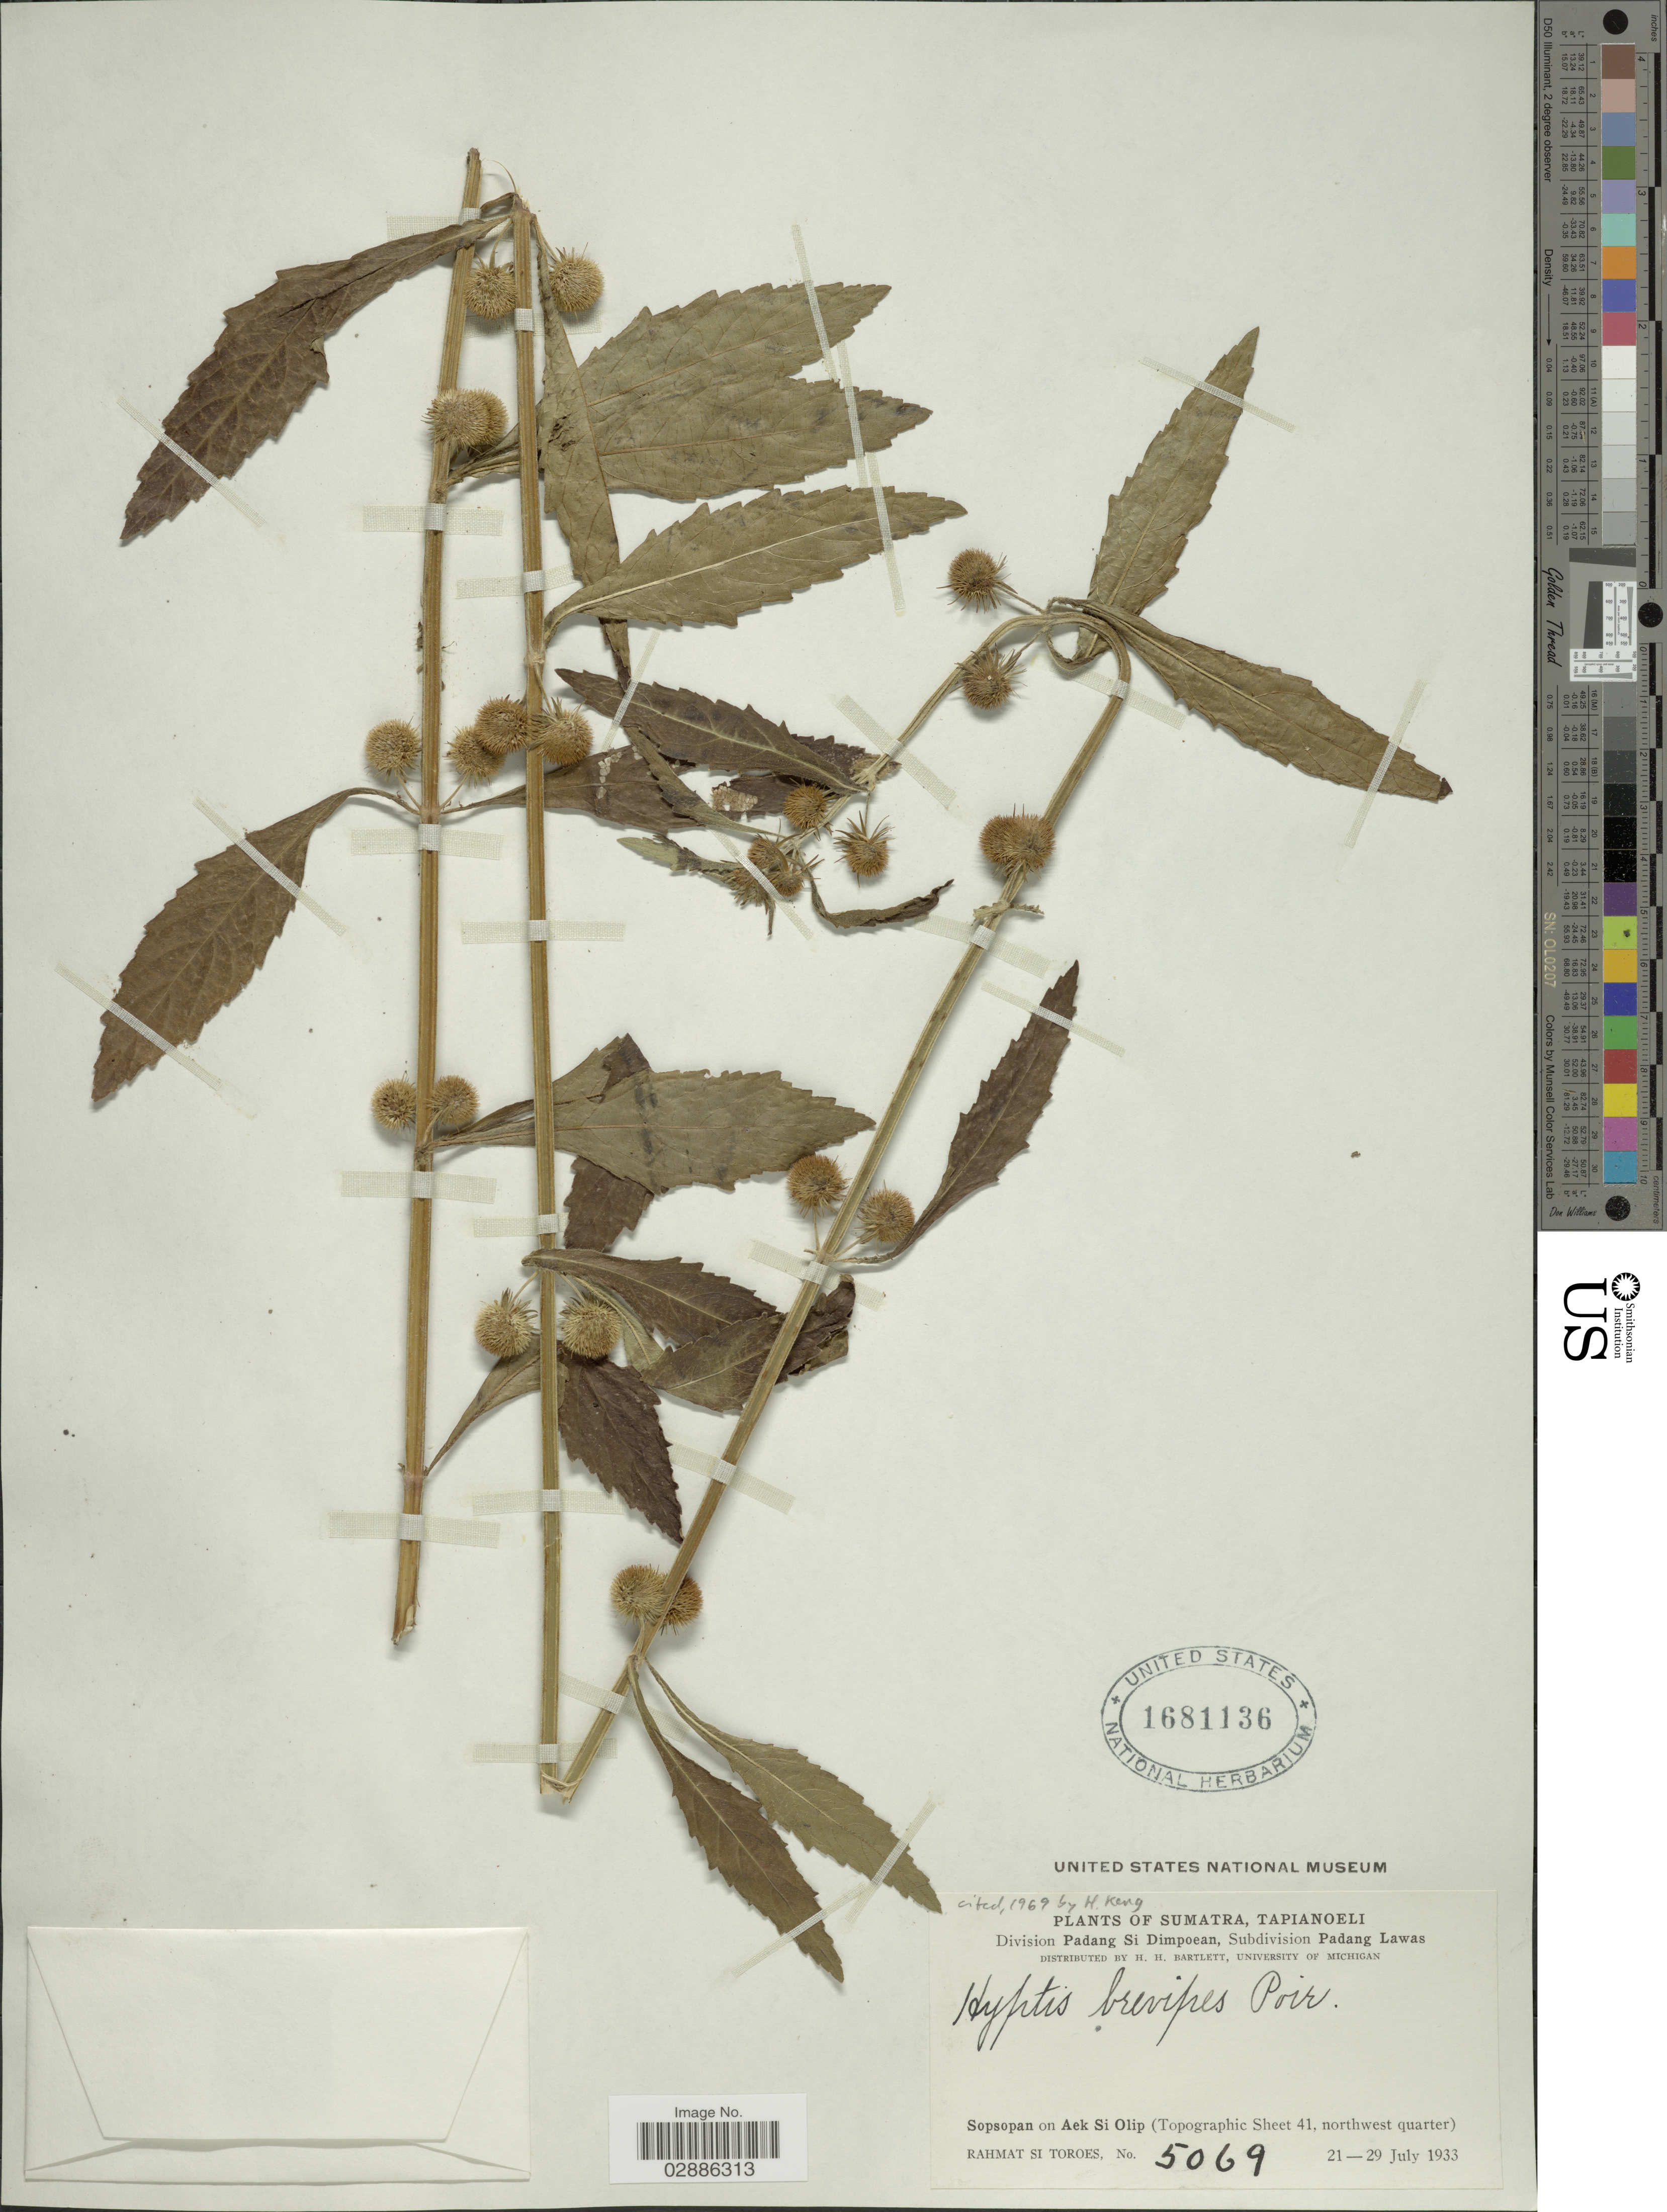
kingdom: Plantae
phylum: Tracheophyta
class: Magnoliopsida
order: Lamiales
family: Lamiaceae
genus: Hyptis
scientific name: Hyptis brevipes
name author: Poit.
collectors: Rahmat Si Boeea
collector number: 5069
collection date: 1933-07-21/1933-07-29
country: Indonesia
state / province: Sumatra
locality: Tapianoeli, Division Padang Si Dimpoean, Subdivision Padang Lawas, Sopsopan on Aek Si Olip (Topographic Sheet 41, northwest quarter).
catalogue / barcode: US 1681136